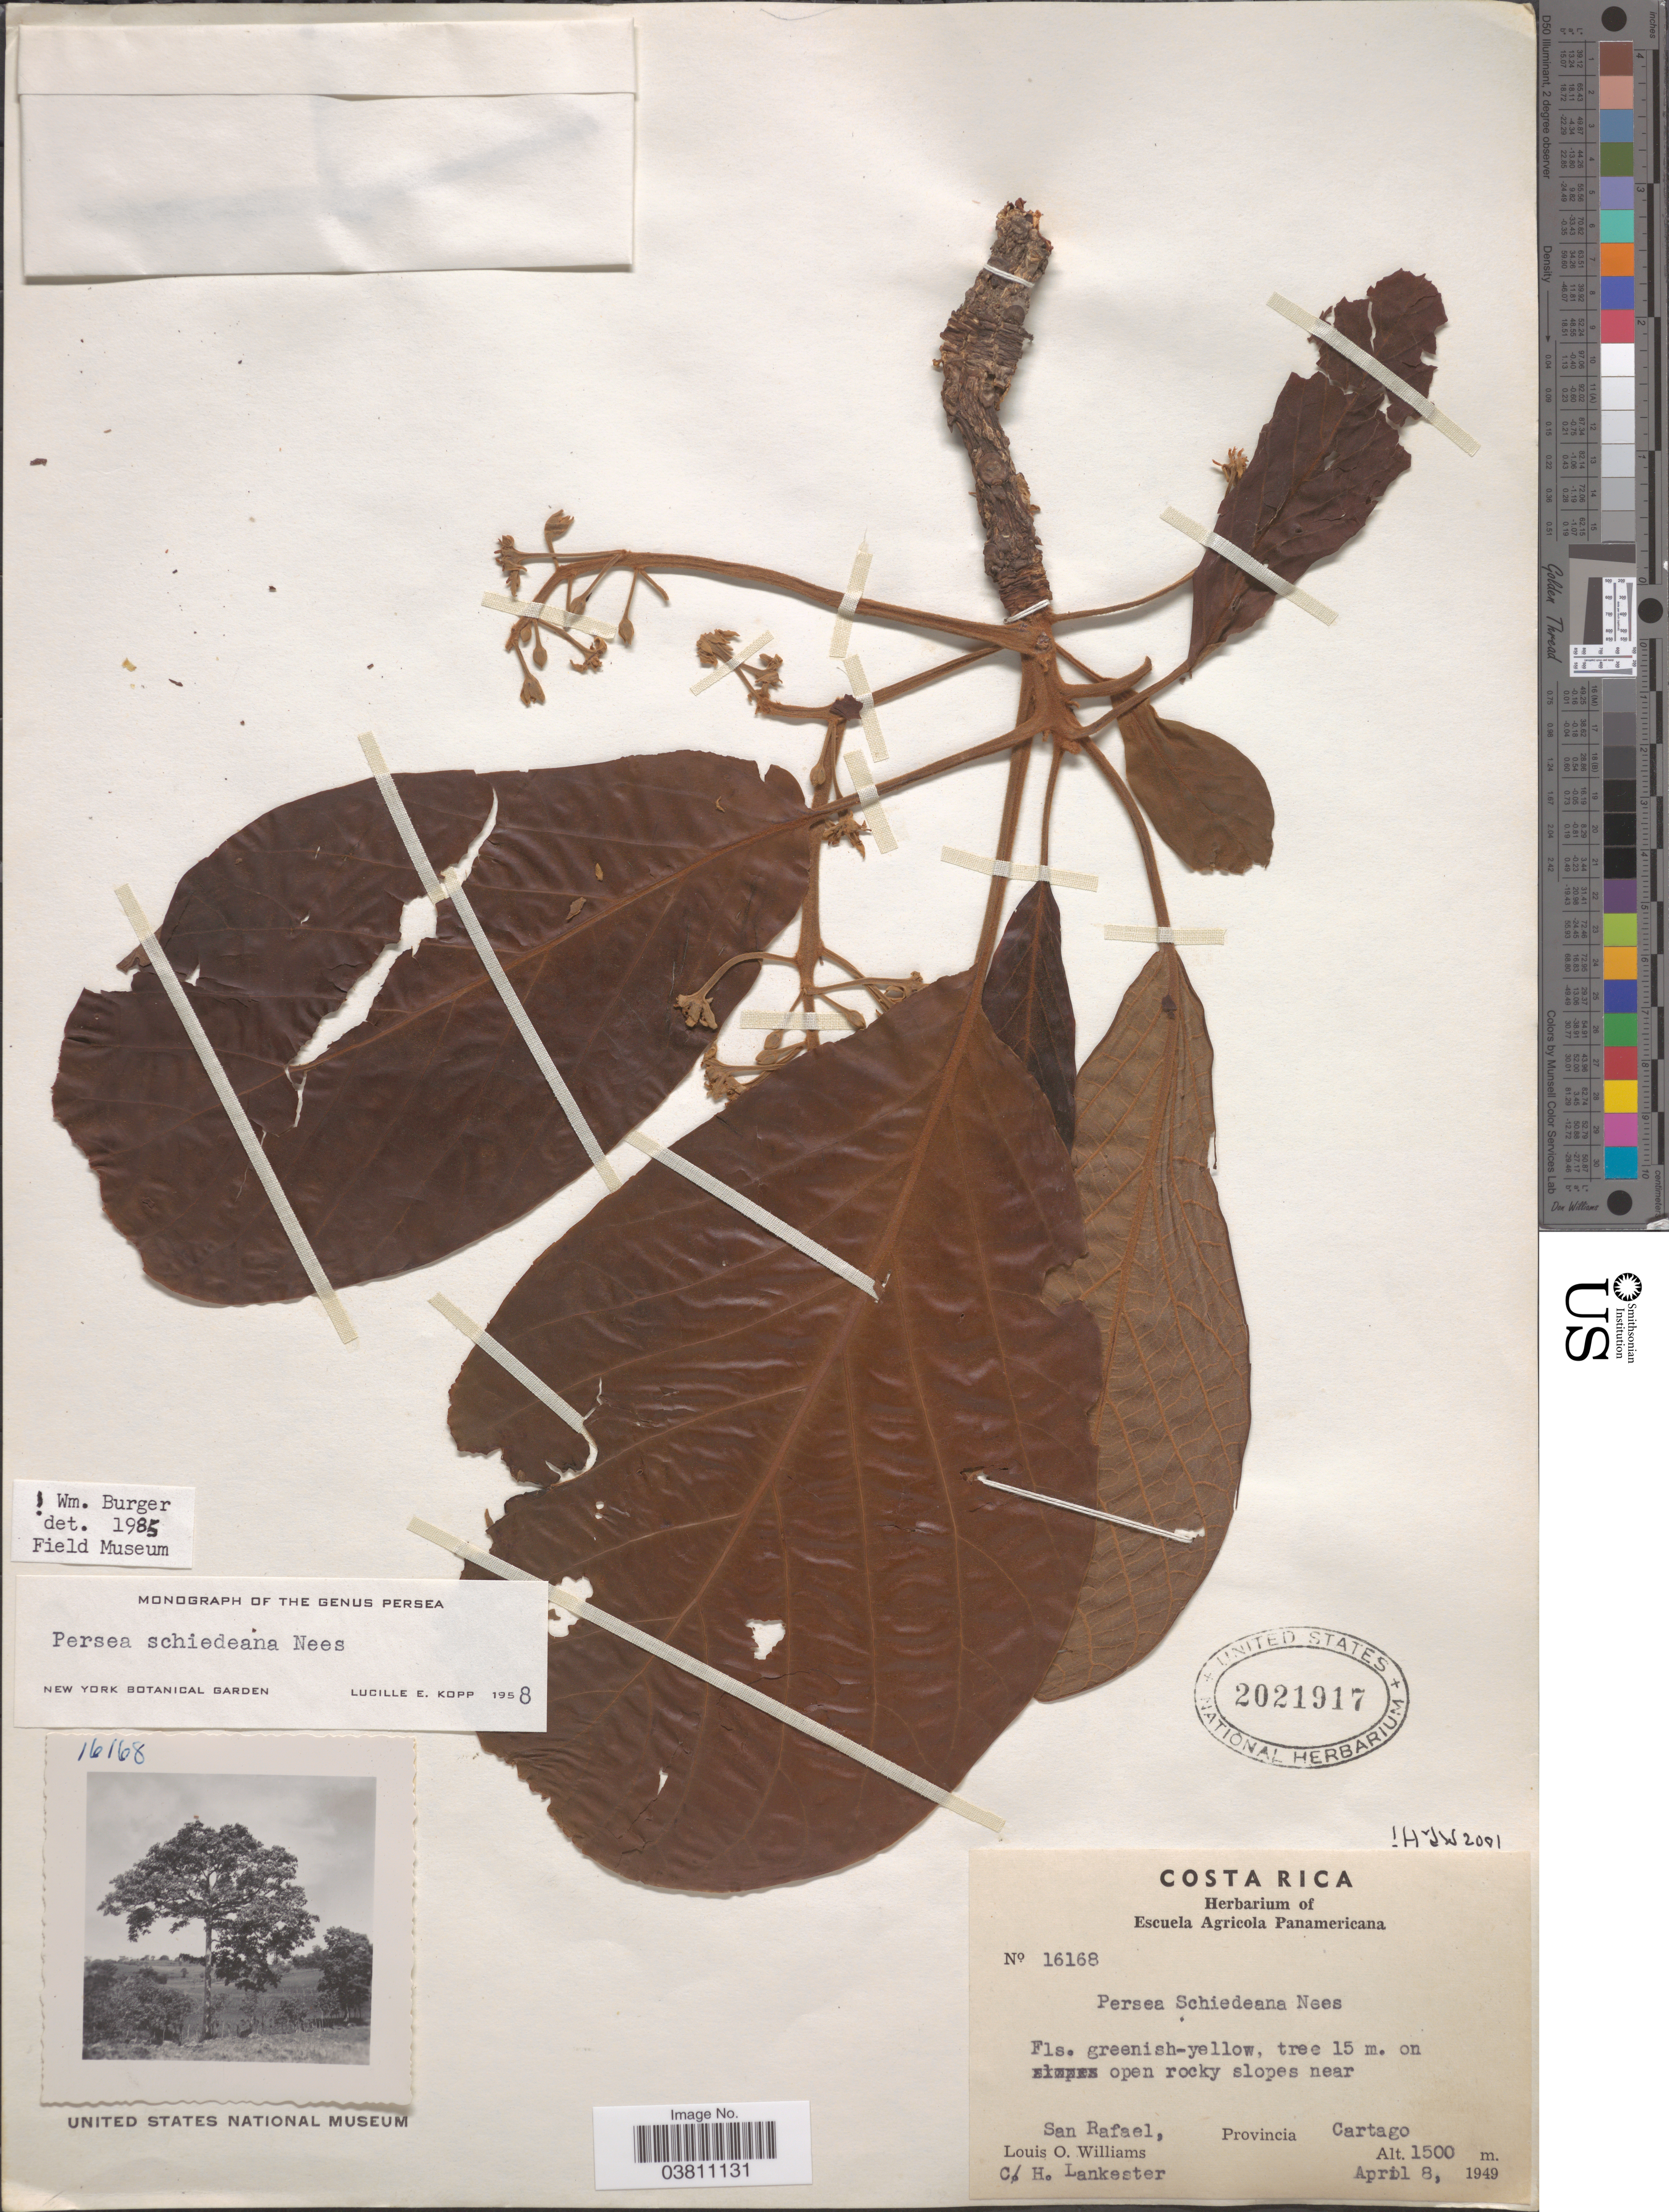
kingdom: Plantae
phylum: Tracheophyta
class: Magnoliopsida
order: Laurales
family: Lauraceae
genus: Persea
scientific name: Persea schiediana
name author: Nees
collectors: L. O. Williams & C. H. Lankester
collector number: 16168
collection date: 1949-04-08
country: Costa Rica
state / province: Cartago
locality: Near San Rafael.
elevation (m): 1500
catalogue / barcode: US 2021917